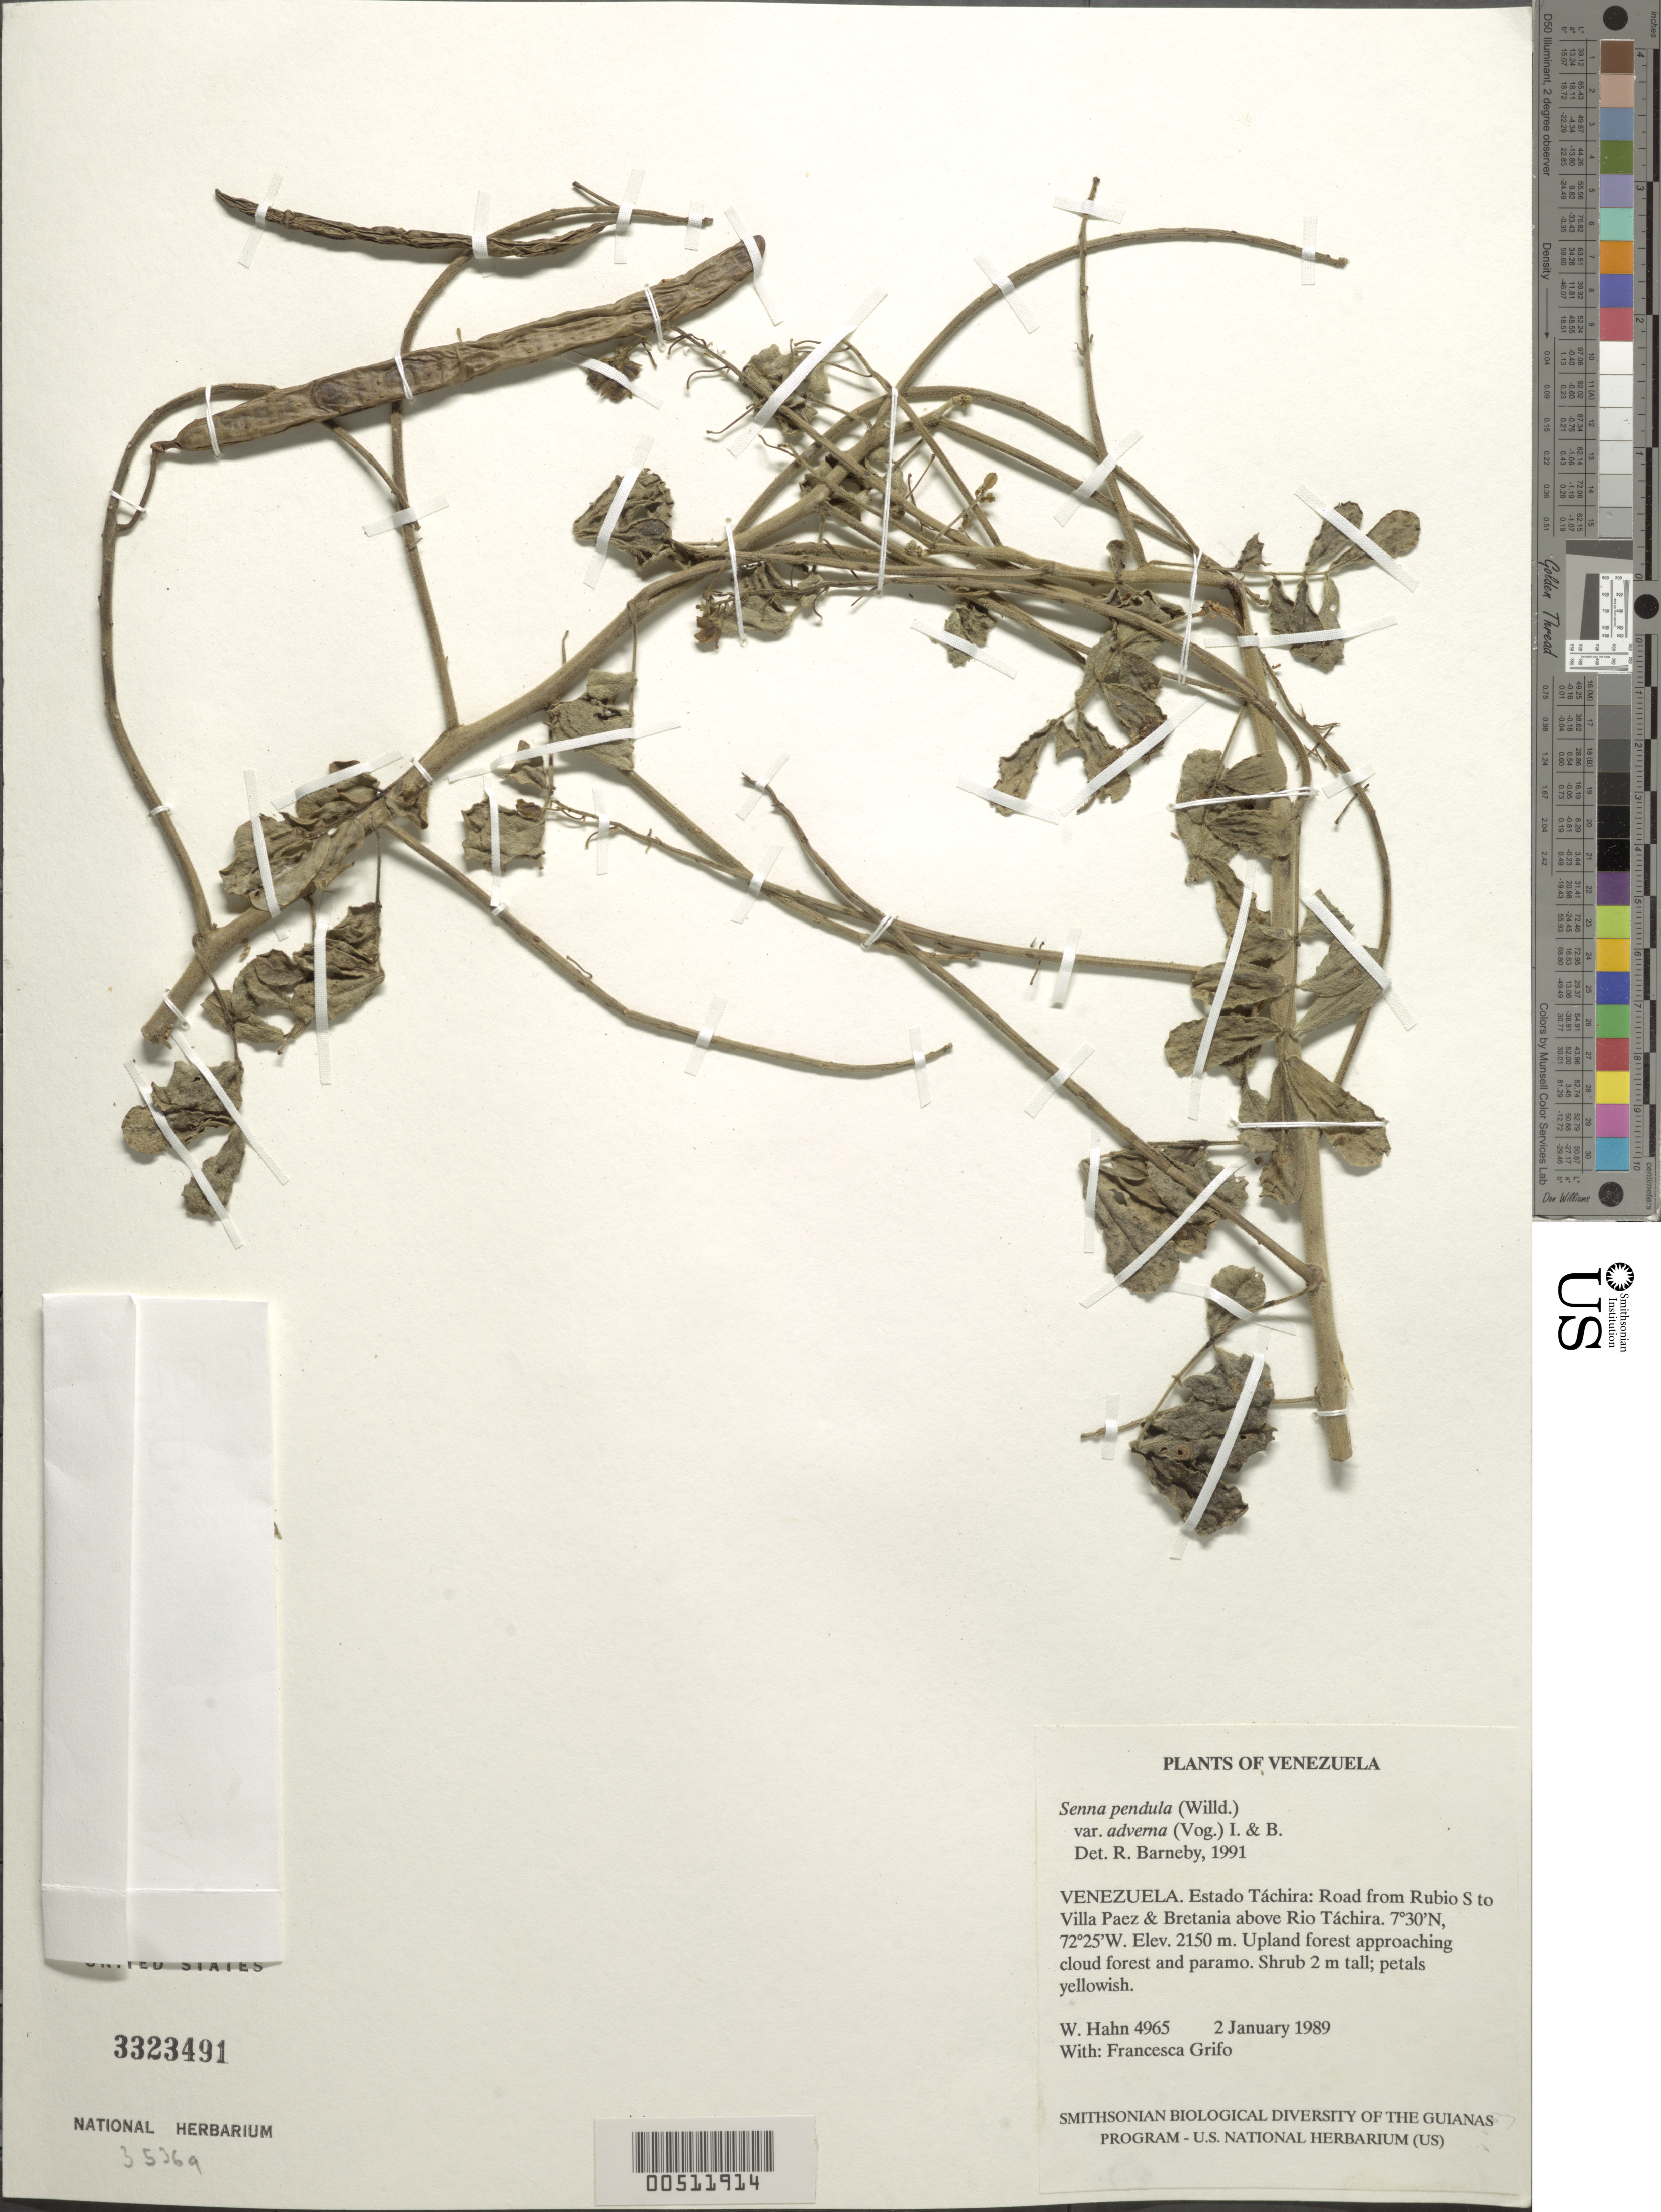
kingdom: Plantae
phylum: Tracheophyta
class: Magnoliopsida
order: Fabales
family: Fabaceae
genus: Senna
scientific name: Senna pendula var. advena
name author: (Vogel) H.S. Irwin & Barneby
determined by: Barneby, Rupert C., (NY)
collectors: W. Hahn & F. Grifo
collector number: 4965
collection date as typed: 2 January 1989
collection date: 1989-01-02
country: Venezuela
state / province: Táchira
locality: Road from Rubio S to Villa Paez & Bretania above Rio Táchira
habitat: Upland forest approaching cloud forest and paramo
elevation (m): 2150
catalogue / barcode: US 3323491